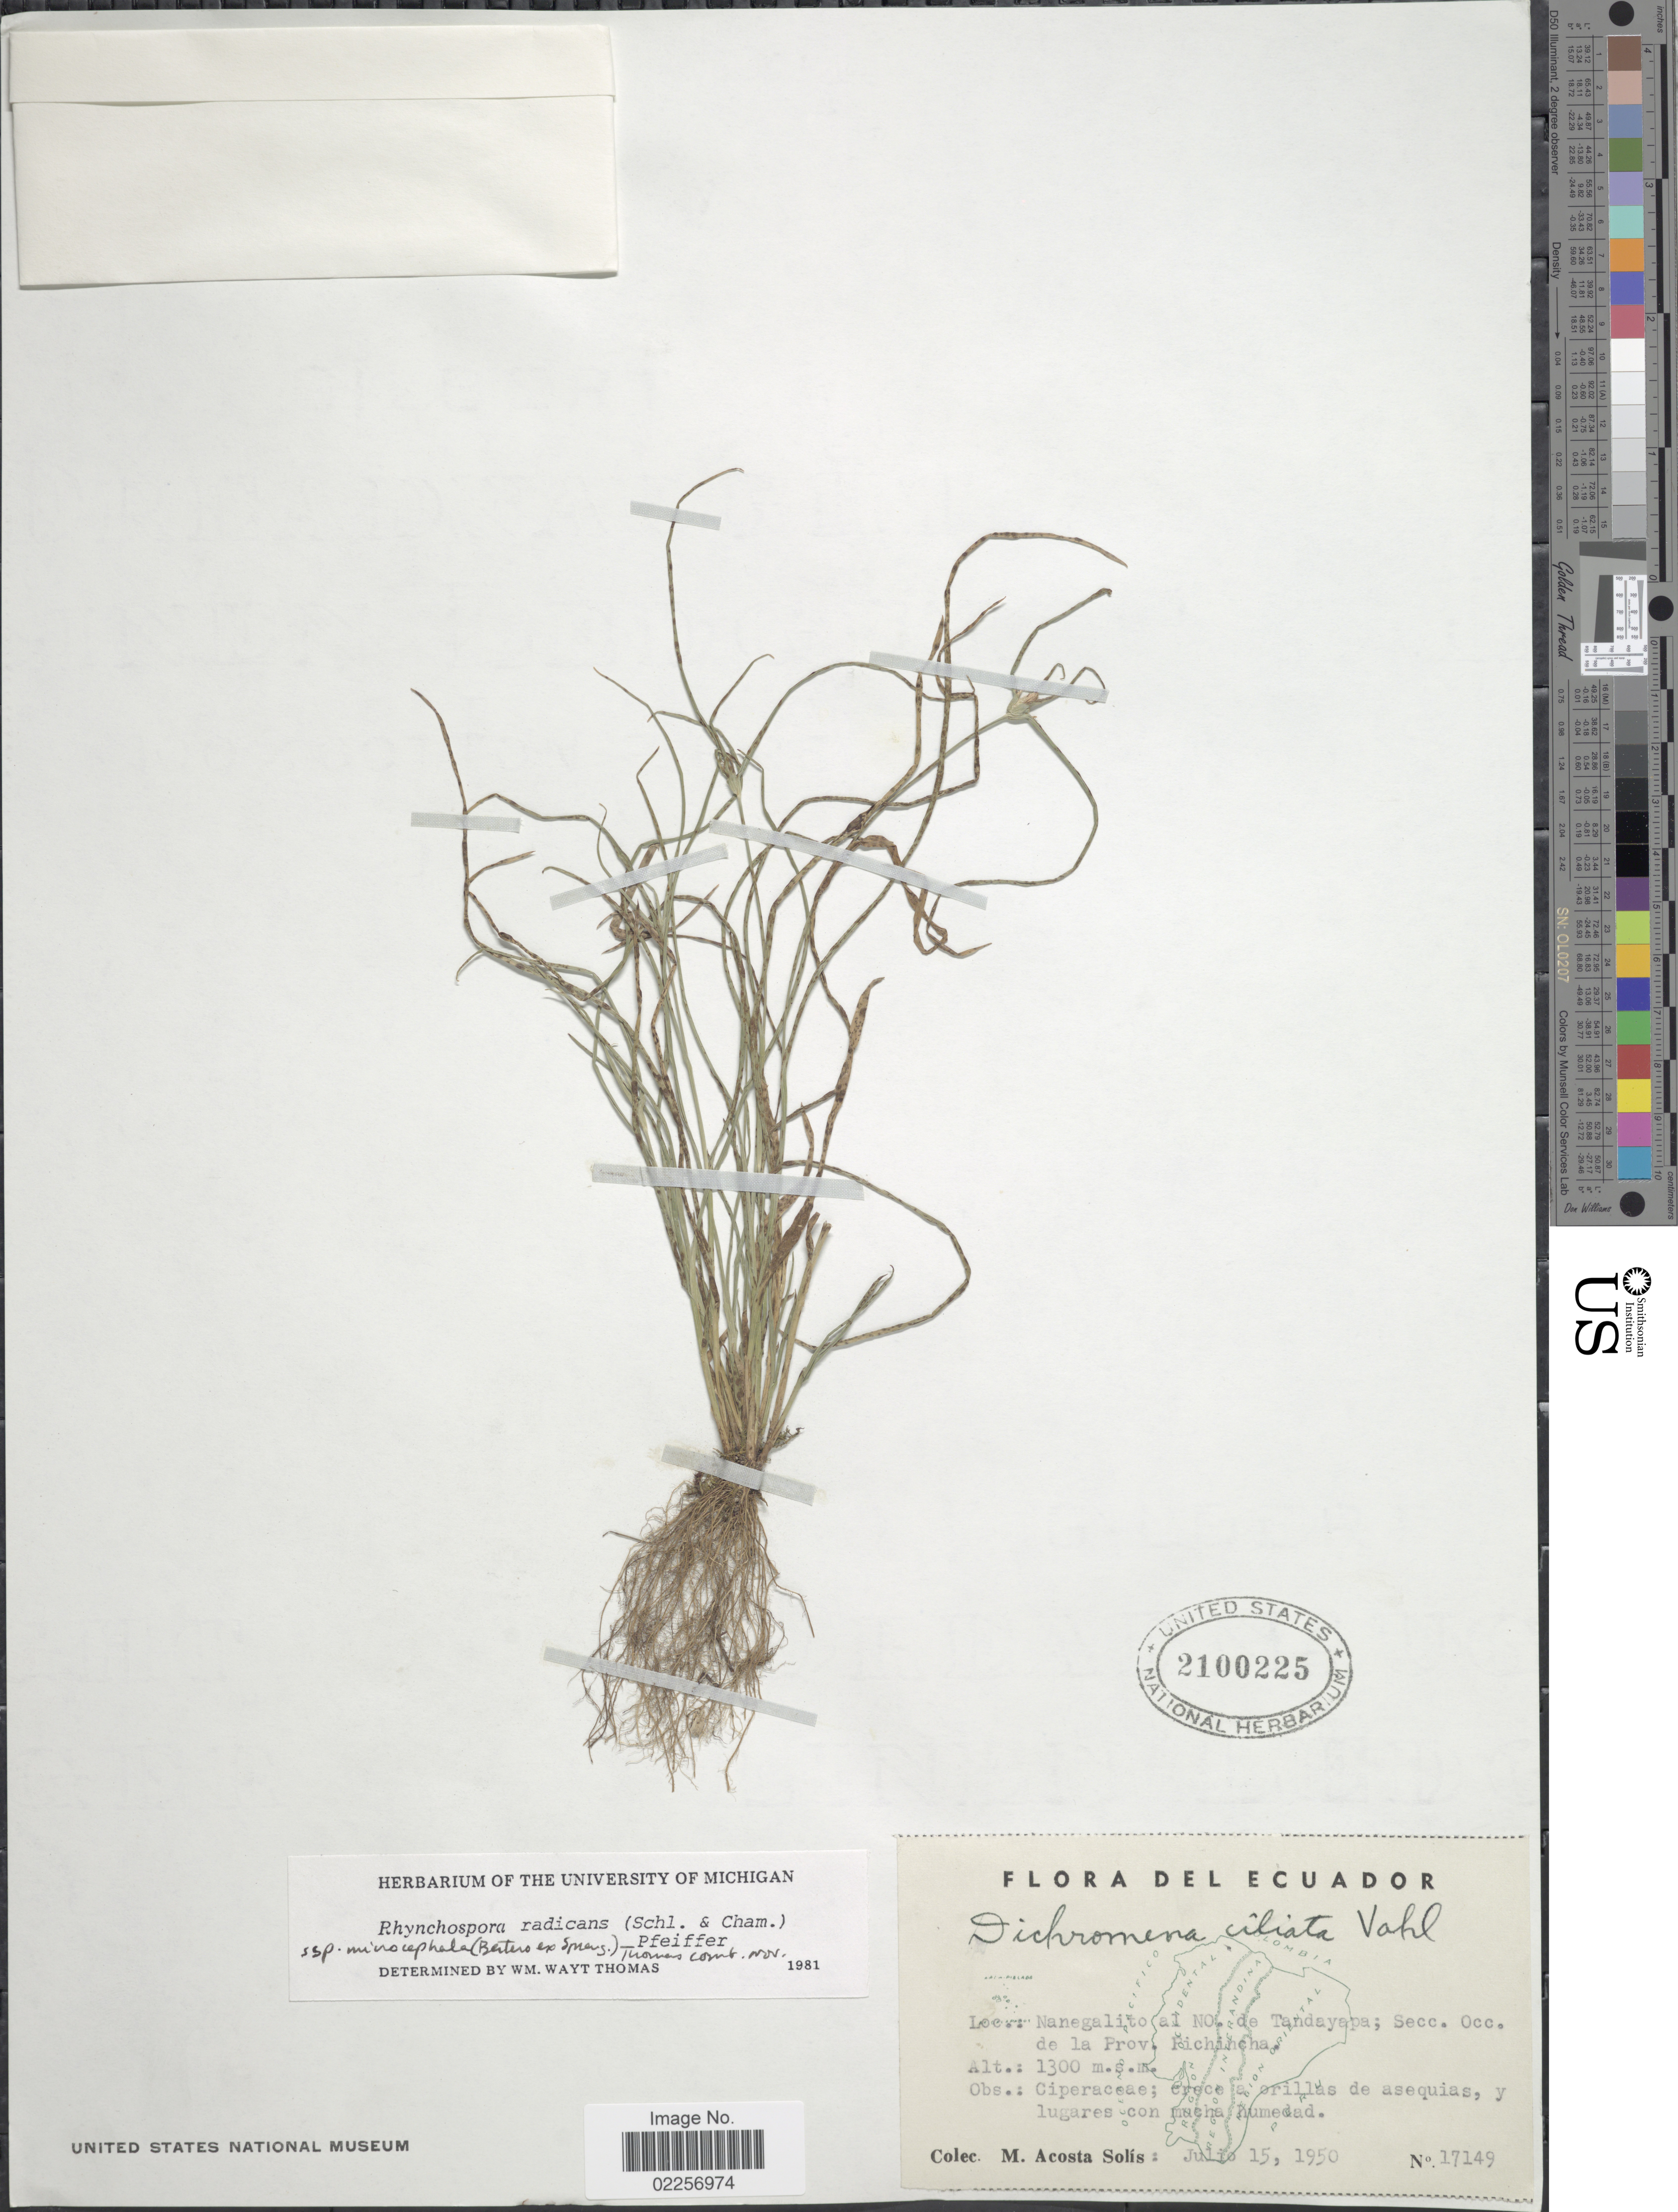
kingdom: Plantae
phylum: Tracheophyta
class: Liliopsida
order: Poales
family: Cyperaceae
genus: Rhynchospora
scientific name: Rhynchospora radicans subsp. microcephala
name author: (Bertero ex Spreng.) W.W. Thomas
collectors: M. Acosta Solis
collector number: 17149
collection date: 1950-07-15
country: Ecuador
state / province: Pichincha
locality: Nanegalito al NO. Tandayapa; Secc. Occ. de la Prov. Pichincha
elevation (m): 1300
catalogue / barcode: US 2100225